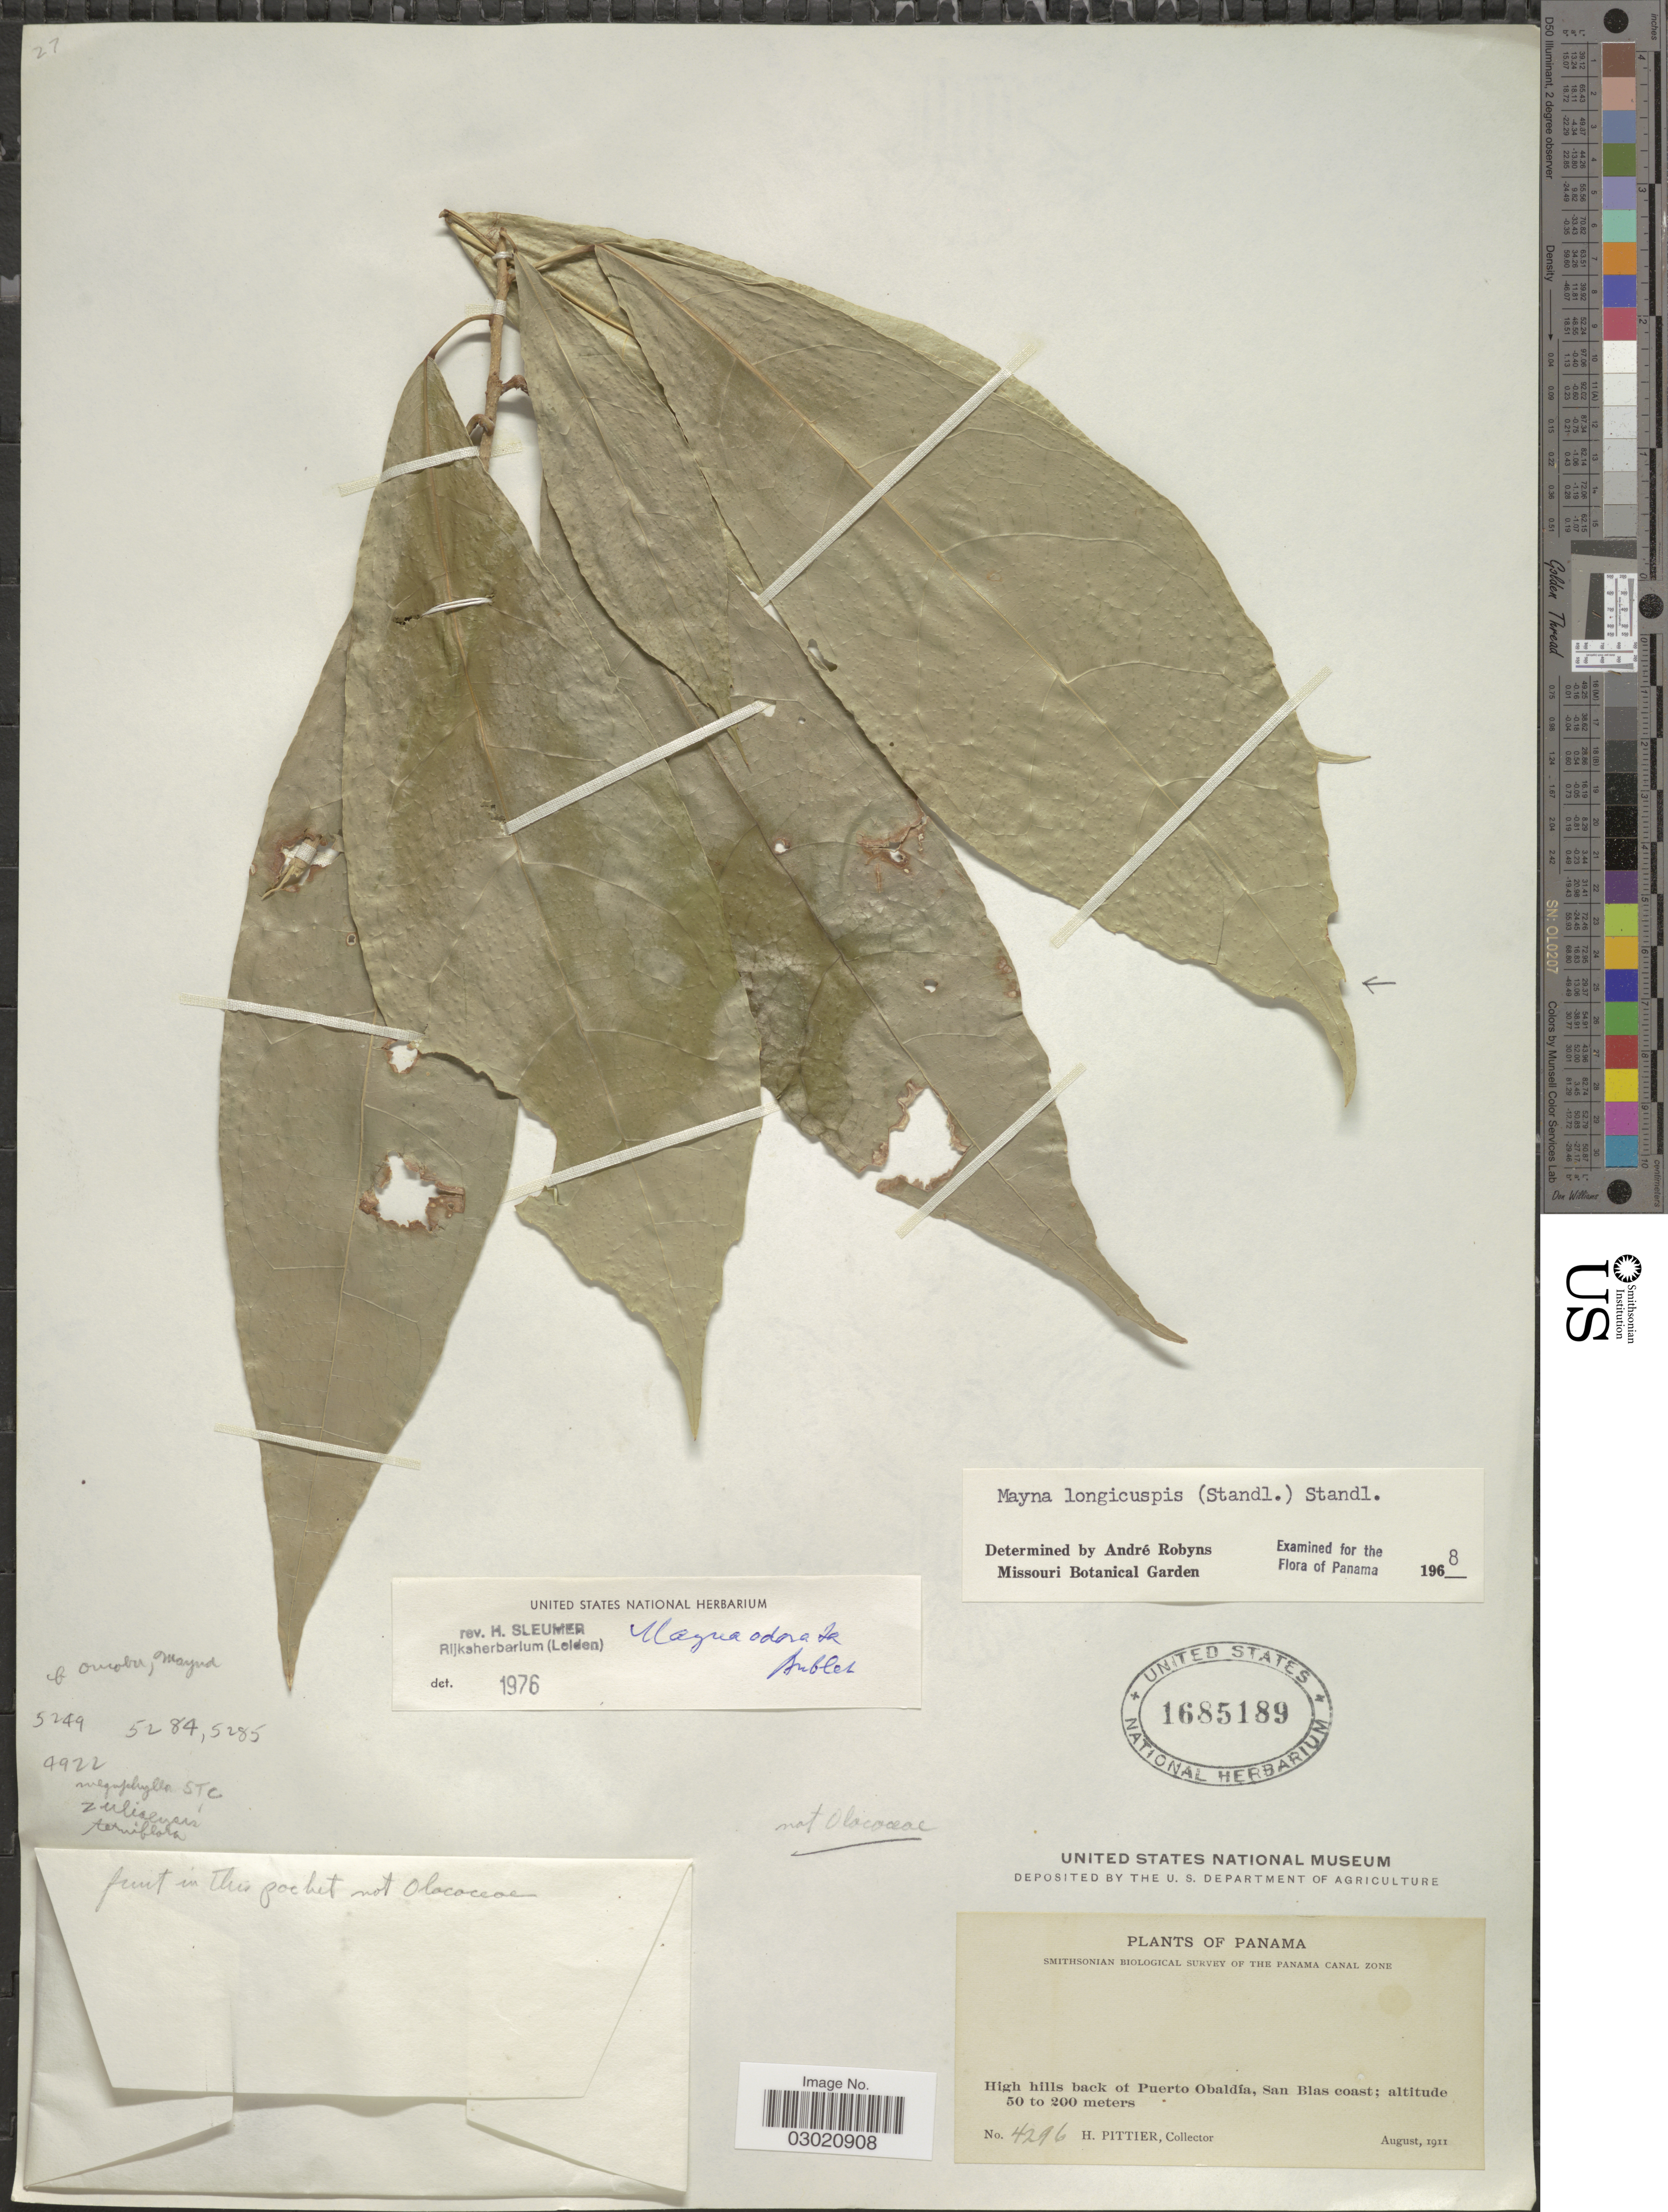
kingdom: Plantae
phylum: Tracheophyta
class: Magnoliopsida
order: Malpighiales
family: Achariaceae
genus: Mayna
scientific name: Mayna odorata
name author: Aubl.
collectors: H. F. Pittier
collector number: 4296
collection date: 1911-08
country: Panama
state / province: Kuna Yala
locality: High hills back of Puerto Obaldía, San Blas coast.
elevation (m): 50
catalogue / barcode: US 1685189